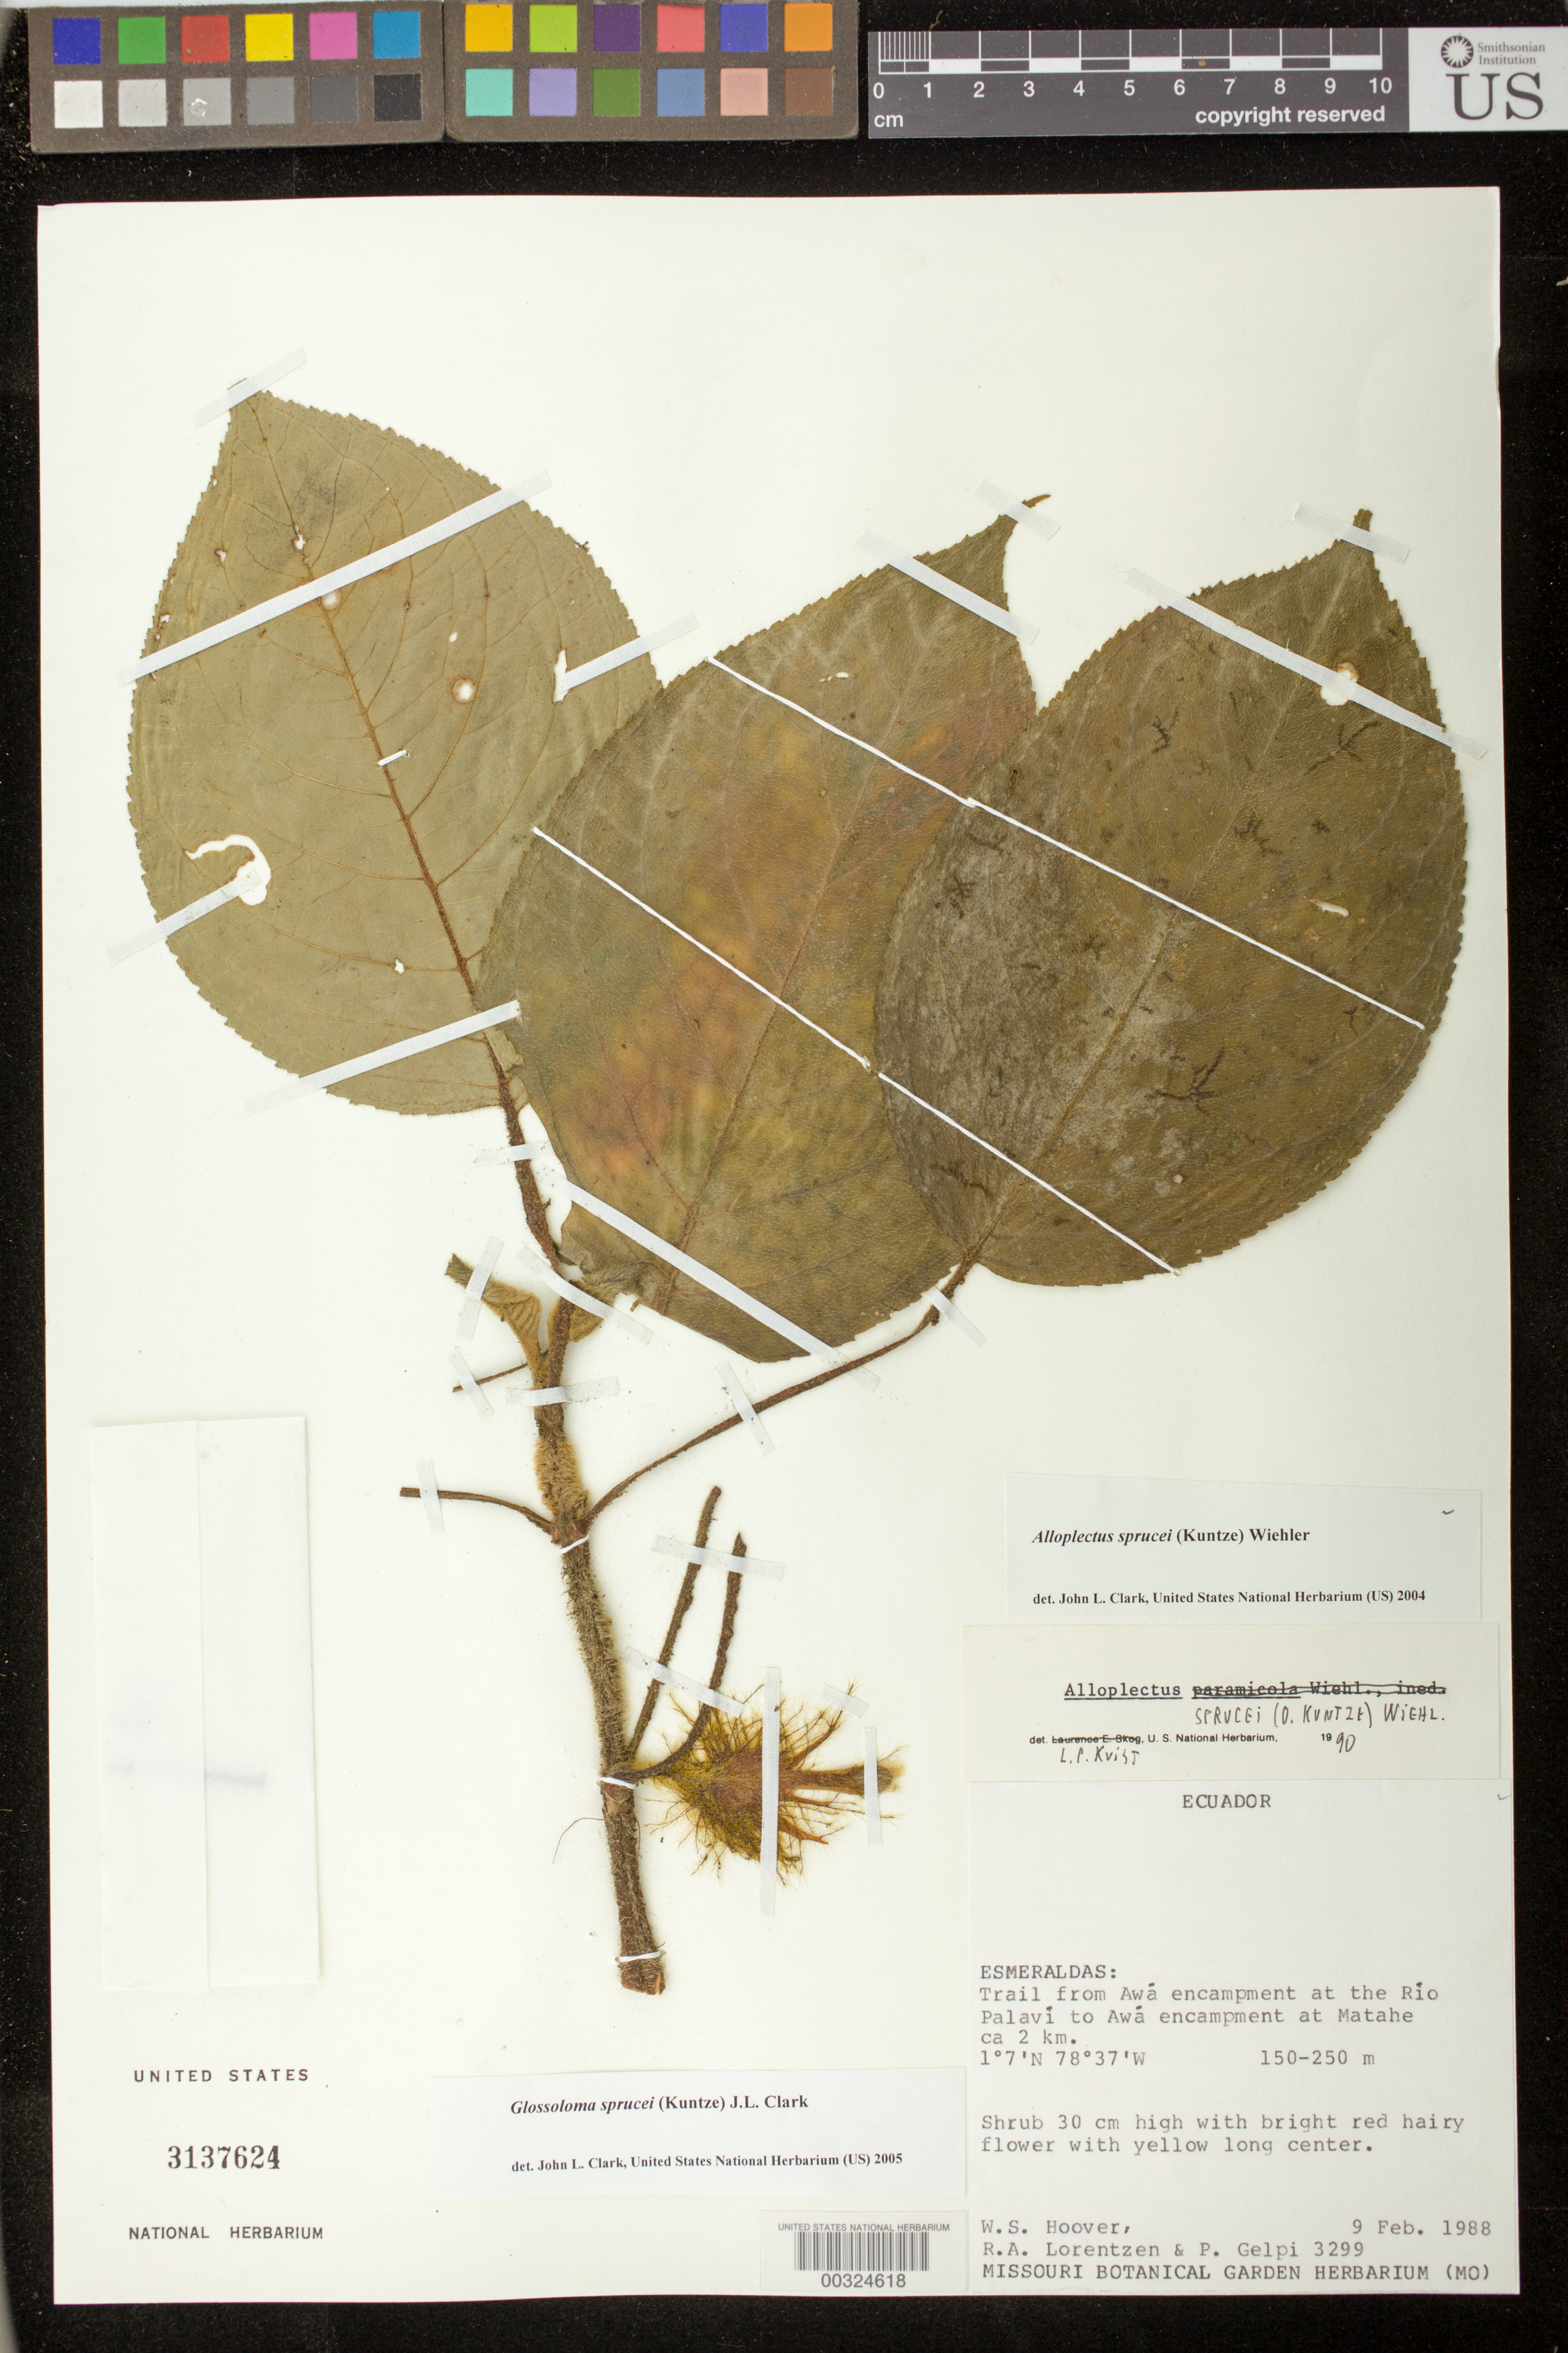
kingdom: Plantae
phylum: Tracheophyta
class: Magnoliopsida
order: Lamiales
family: Gesneriaceae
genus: Glossoloma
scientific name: Glossoloma sprucei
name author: (Kuntze) J.L. Clark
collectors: W. S. Hoover, R. Lorentzen & P. Gelpi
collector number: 3299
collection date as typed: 09 Feb 1988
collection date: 1988-02-09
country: Ecuador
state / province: Esmeraldas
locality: Trail from Awa encampment at the Rio Palavi to Awa encampment at Matahe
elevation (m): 150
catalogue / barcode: US 3137624